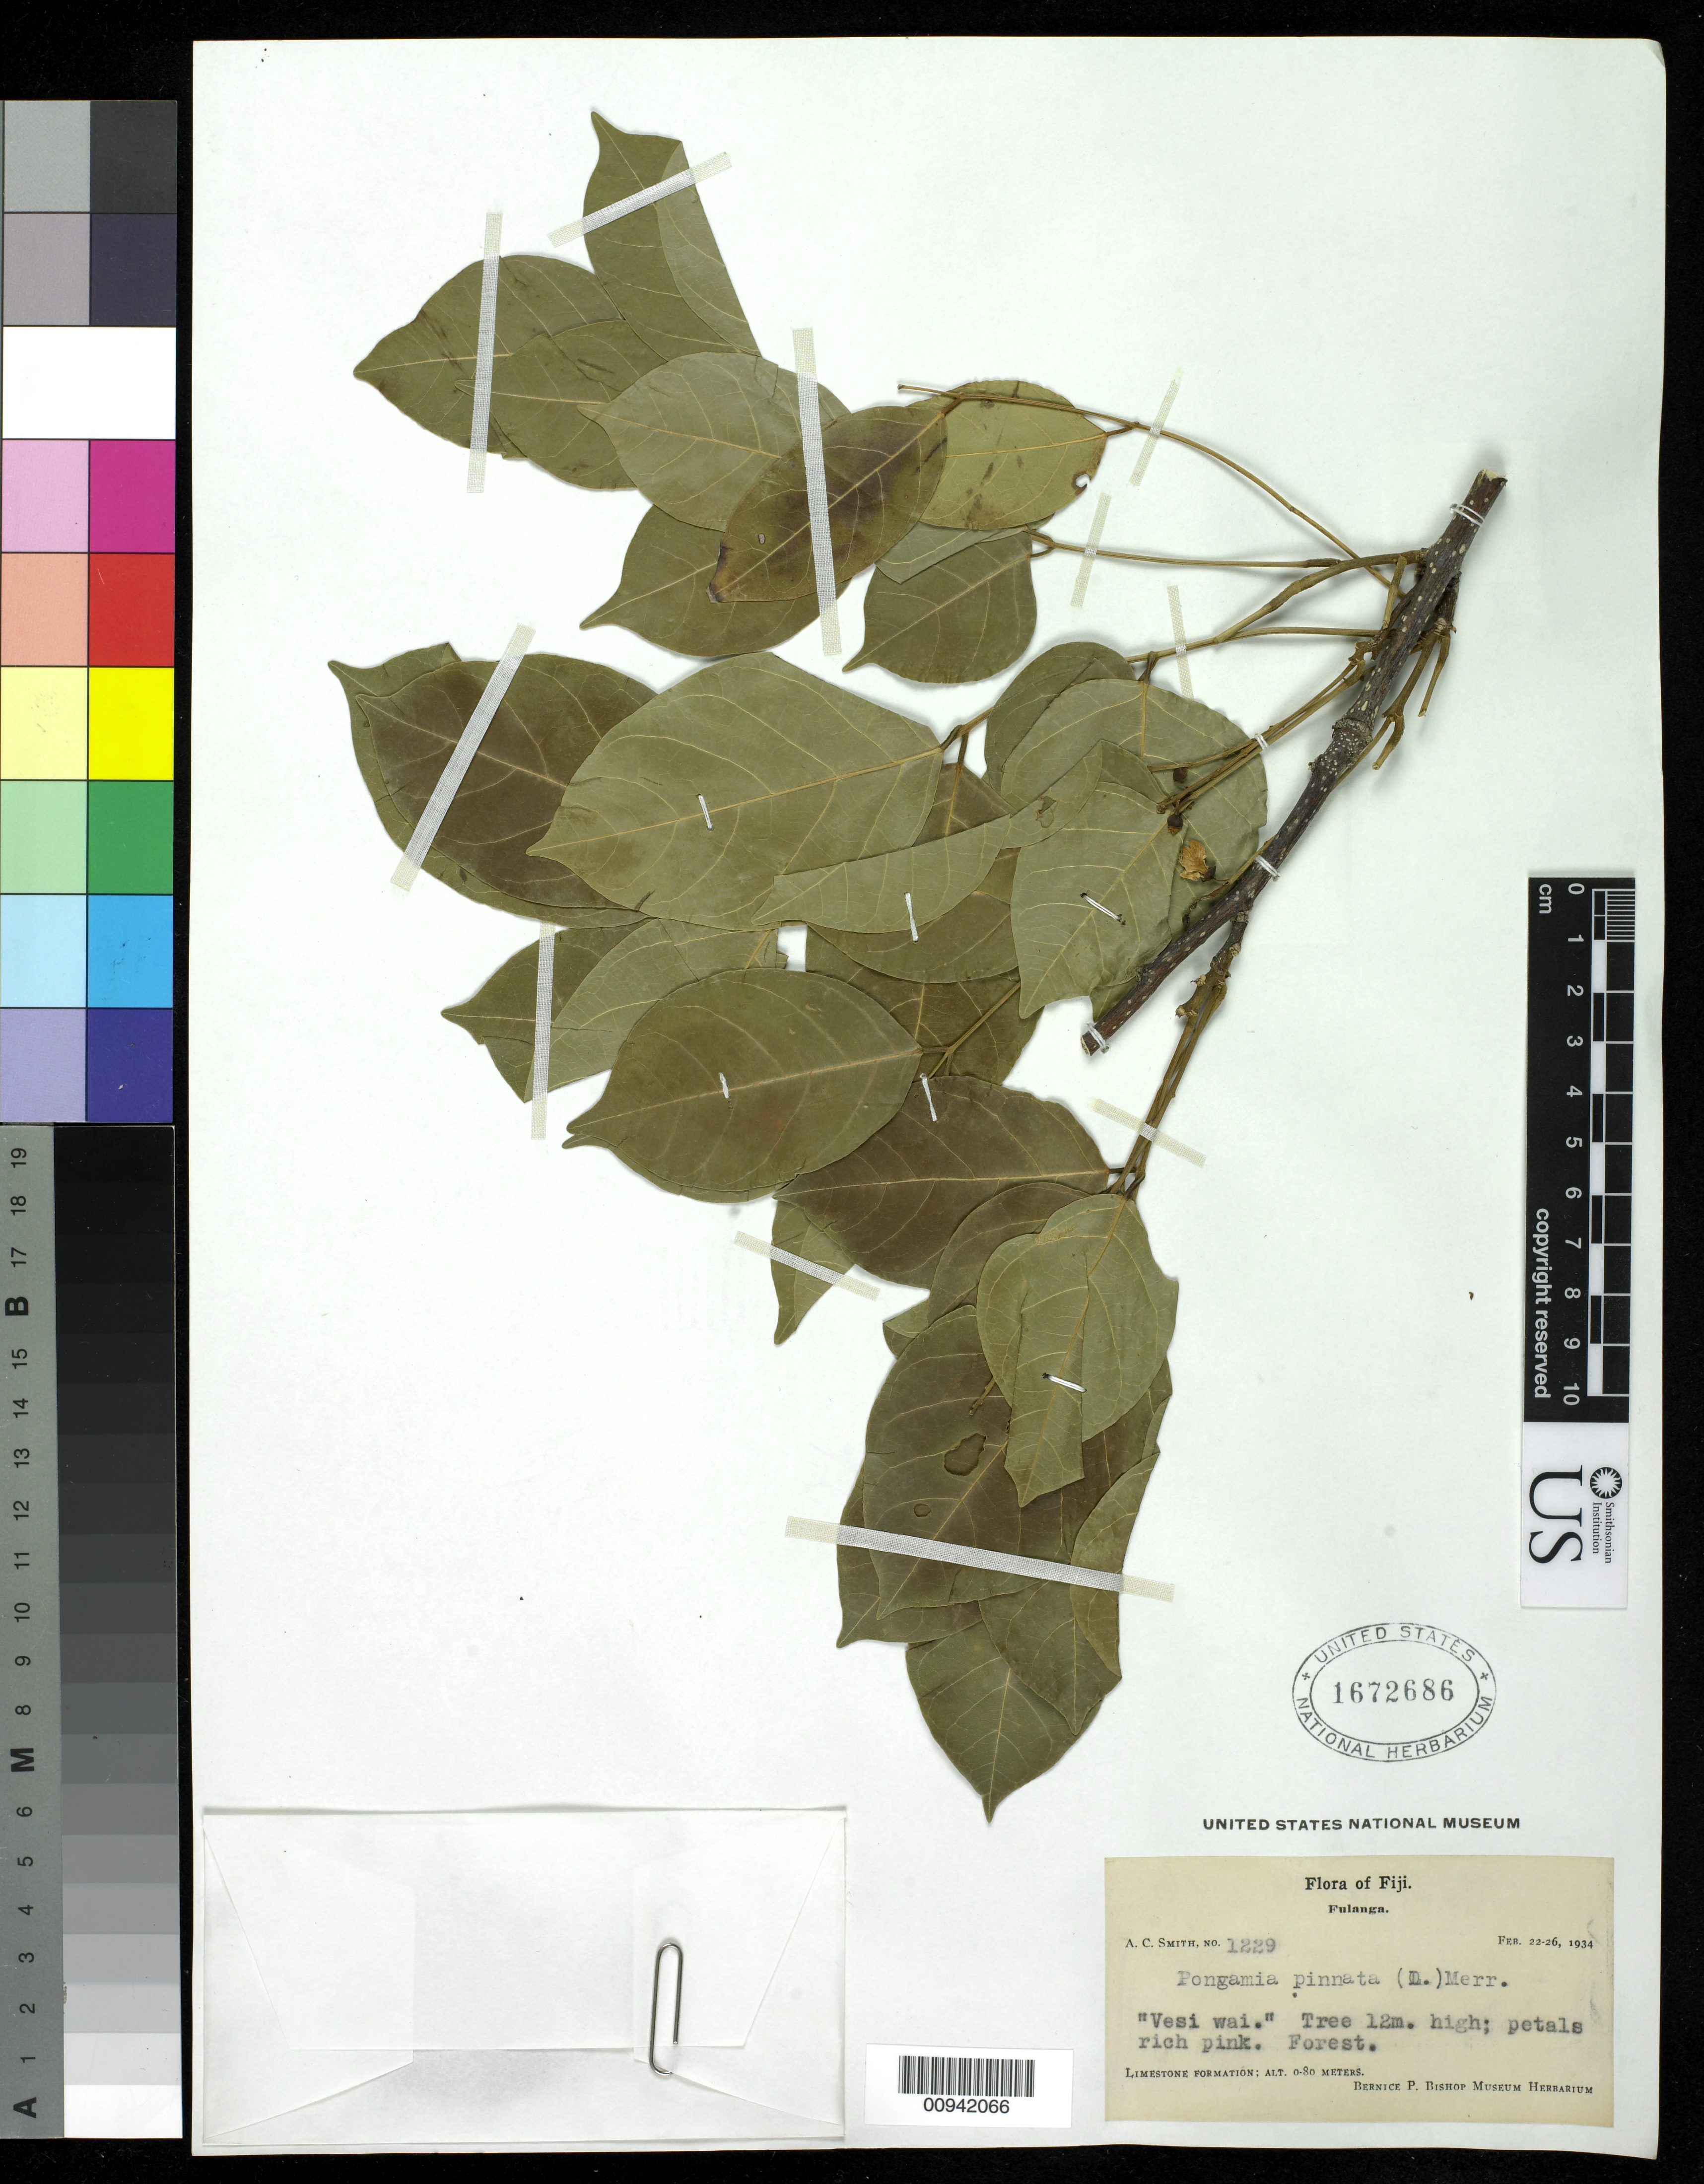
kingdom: Plantae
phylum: Tracheophyta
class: Magnoliopsida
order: Fabales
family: Fabaceae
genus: Millettia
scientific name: Millettia pinnata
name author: (L.) Panigrahi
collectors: C. A. Smith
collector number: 1229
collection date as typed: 22 Feb 1934 to 26 Feb 1934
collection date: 1934-02-22/1934-02-26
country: Fiji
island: Fulaga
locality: Forest.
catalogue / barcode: US 1672686